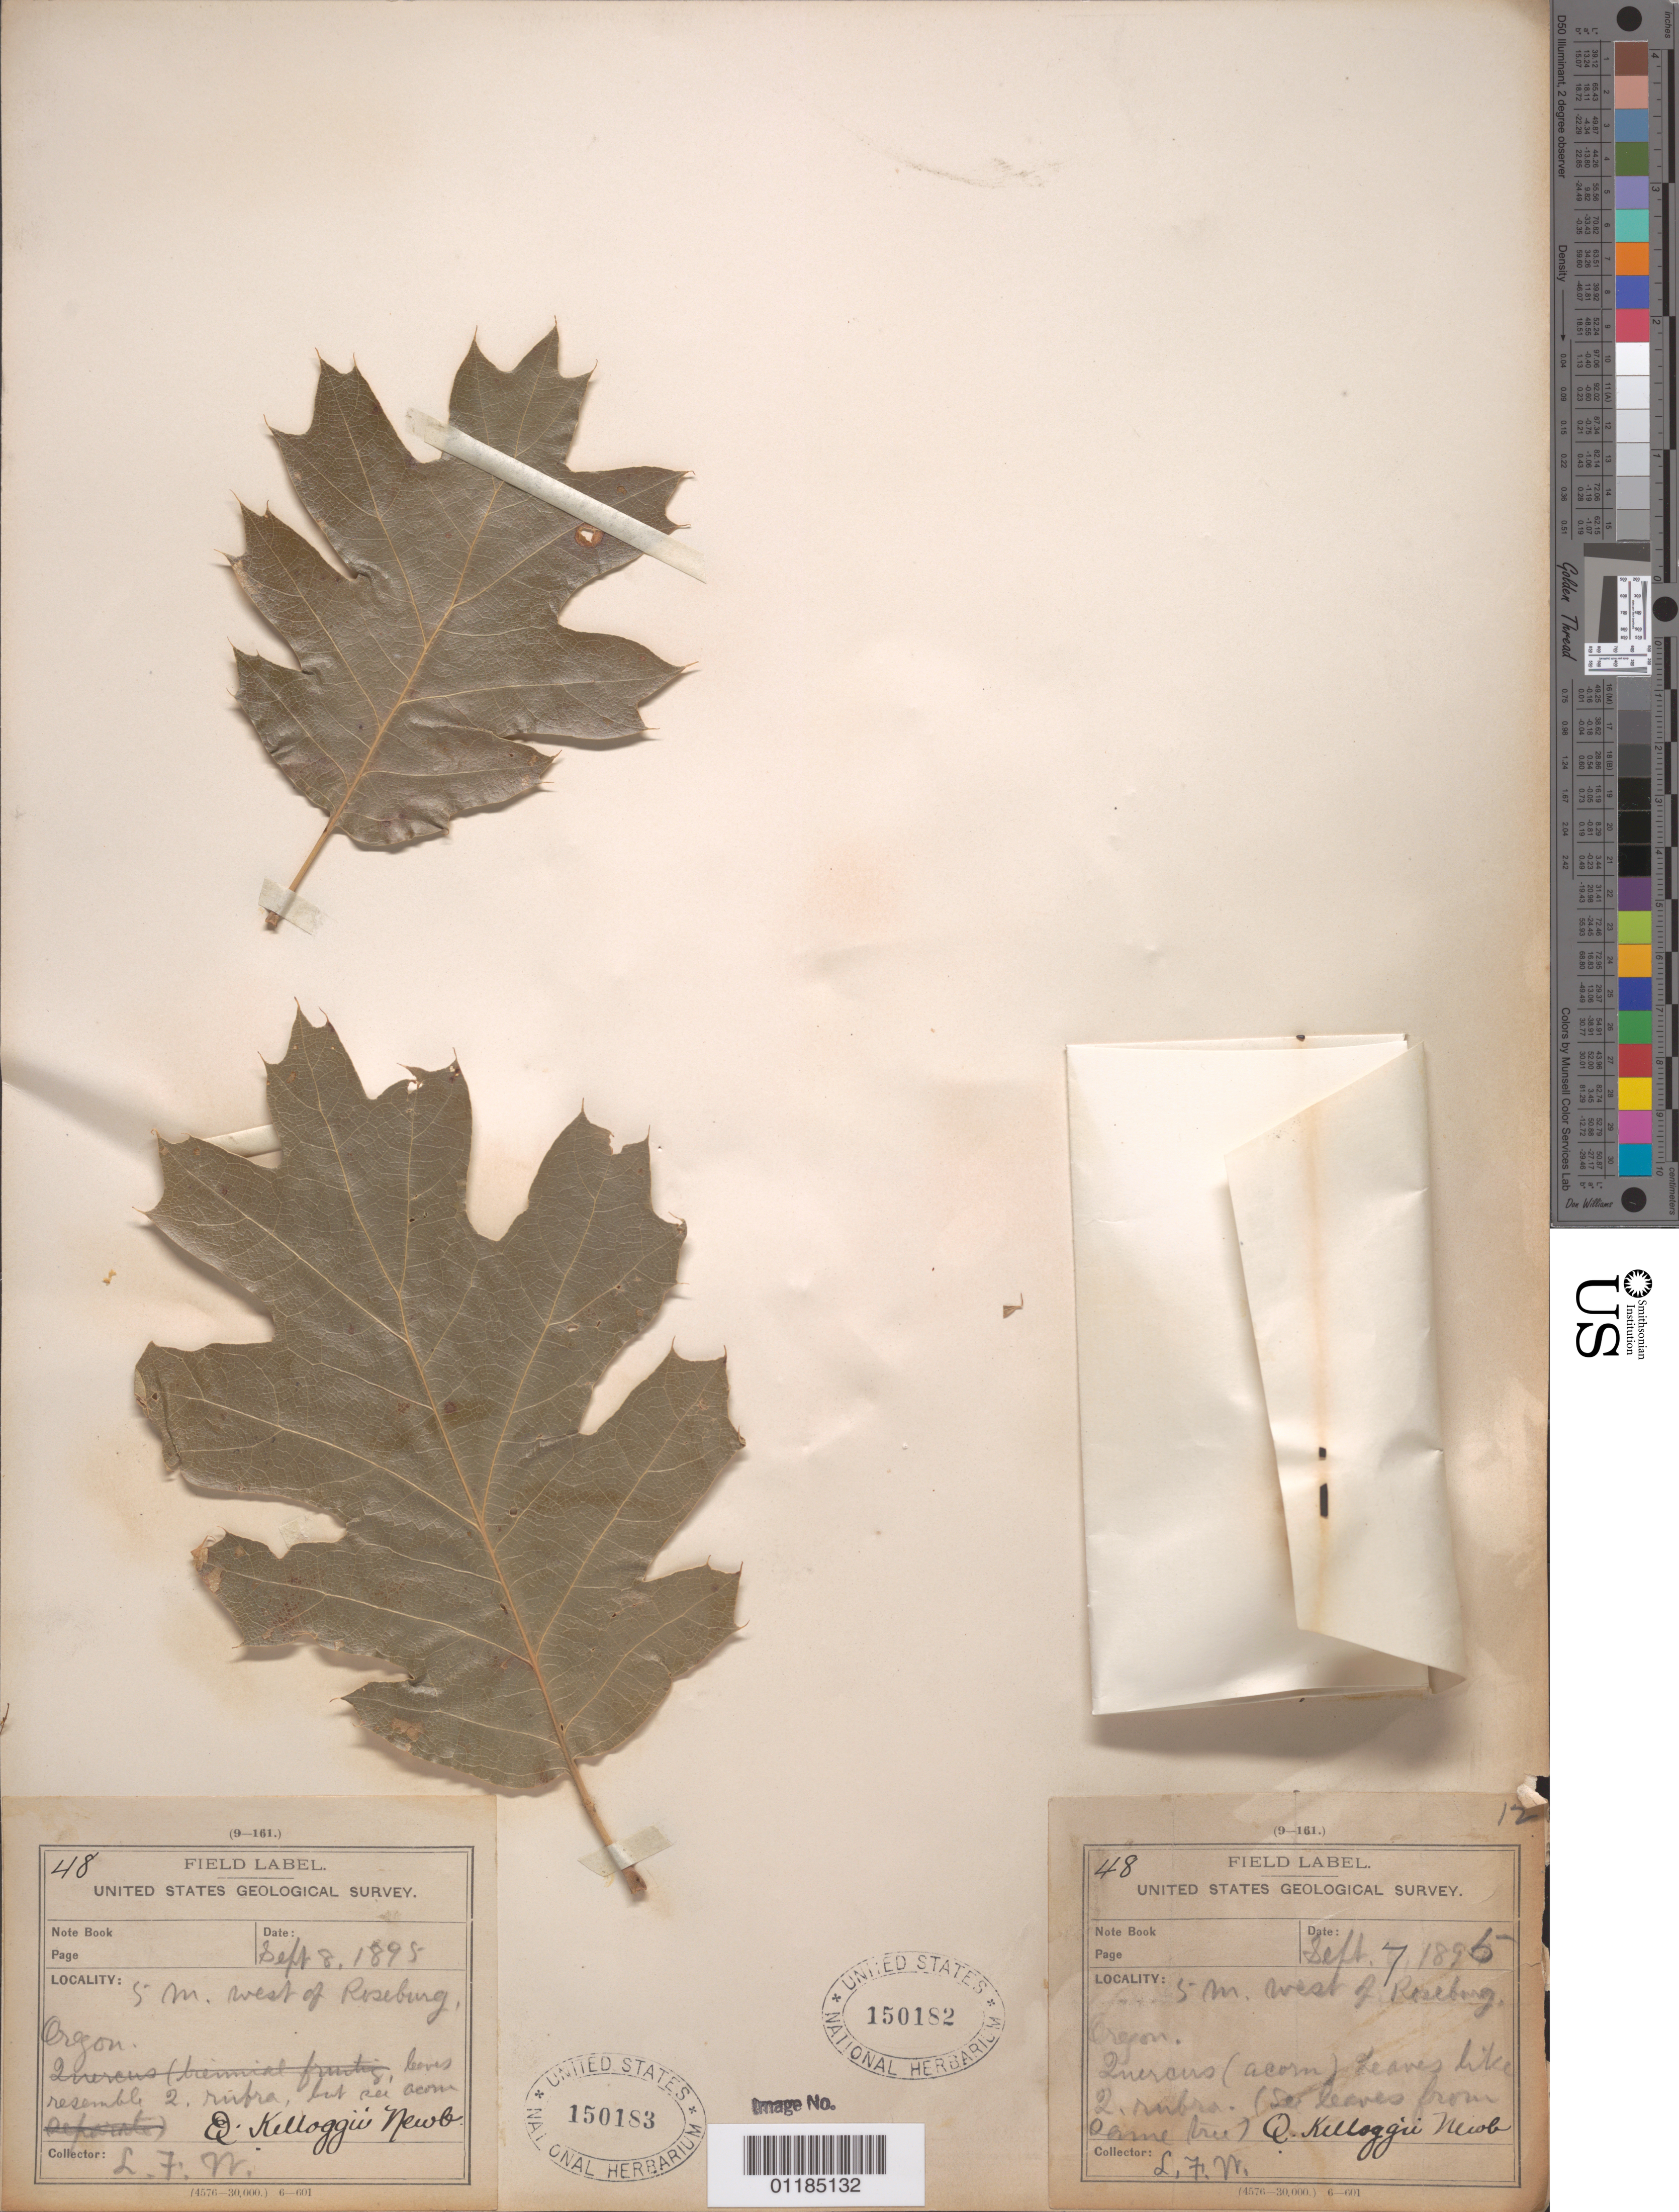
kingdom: Plantae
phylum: Tracheophyta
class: Magnoliopsida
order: Fagales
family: Fagaceae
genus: Quercus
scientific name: Quercus kelloggii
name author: Newb.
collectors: L. F. Ward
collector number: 48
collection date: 1895-09-07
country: United States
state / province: Oregon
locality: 5 miles W. of Roseburg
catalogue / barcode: US 150182